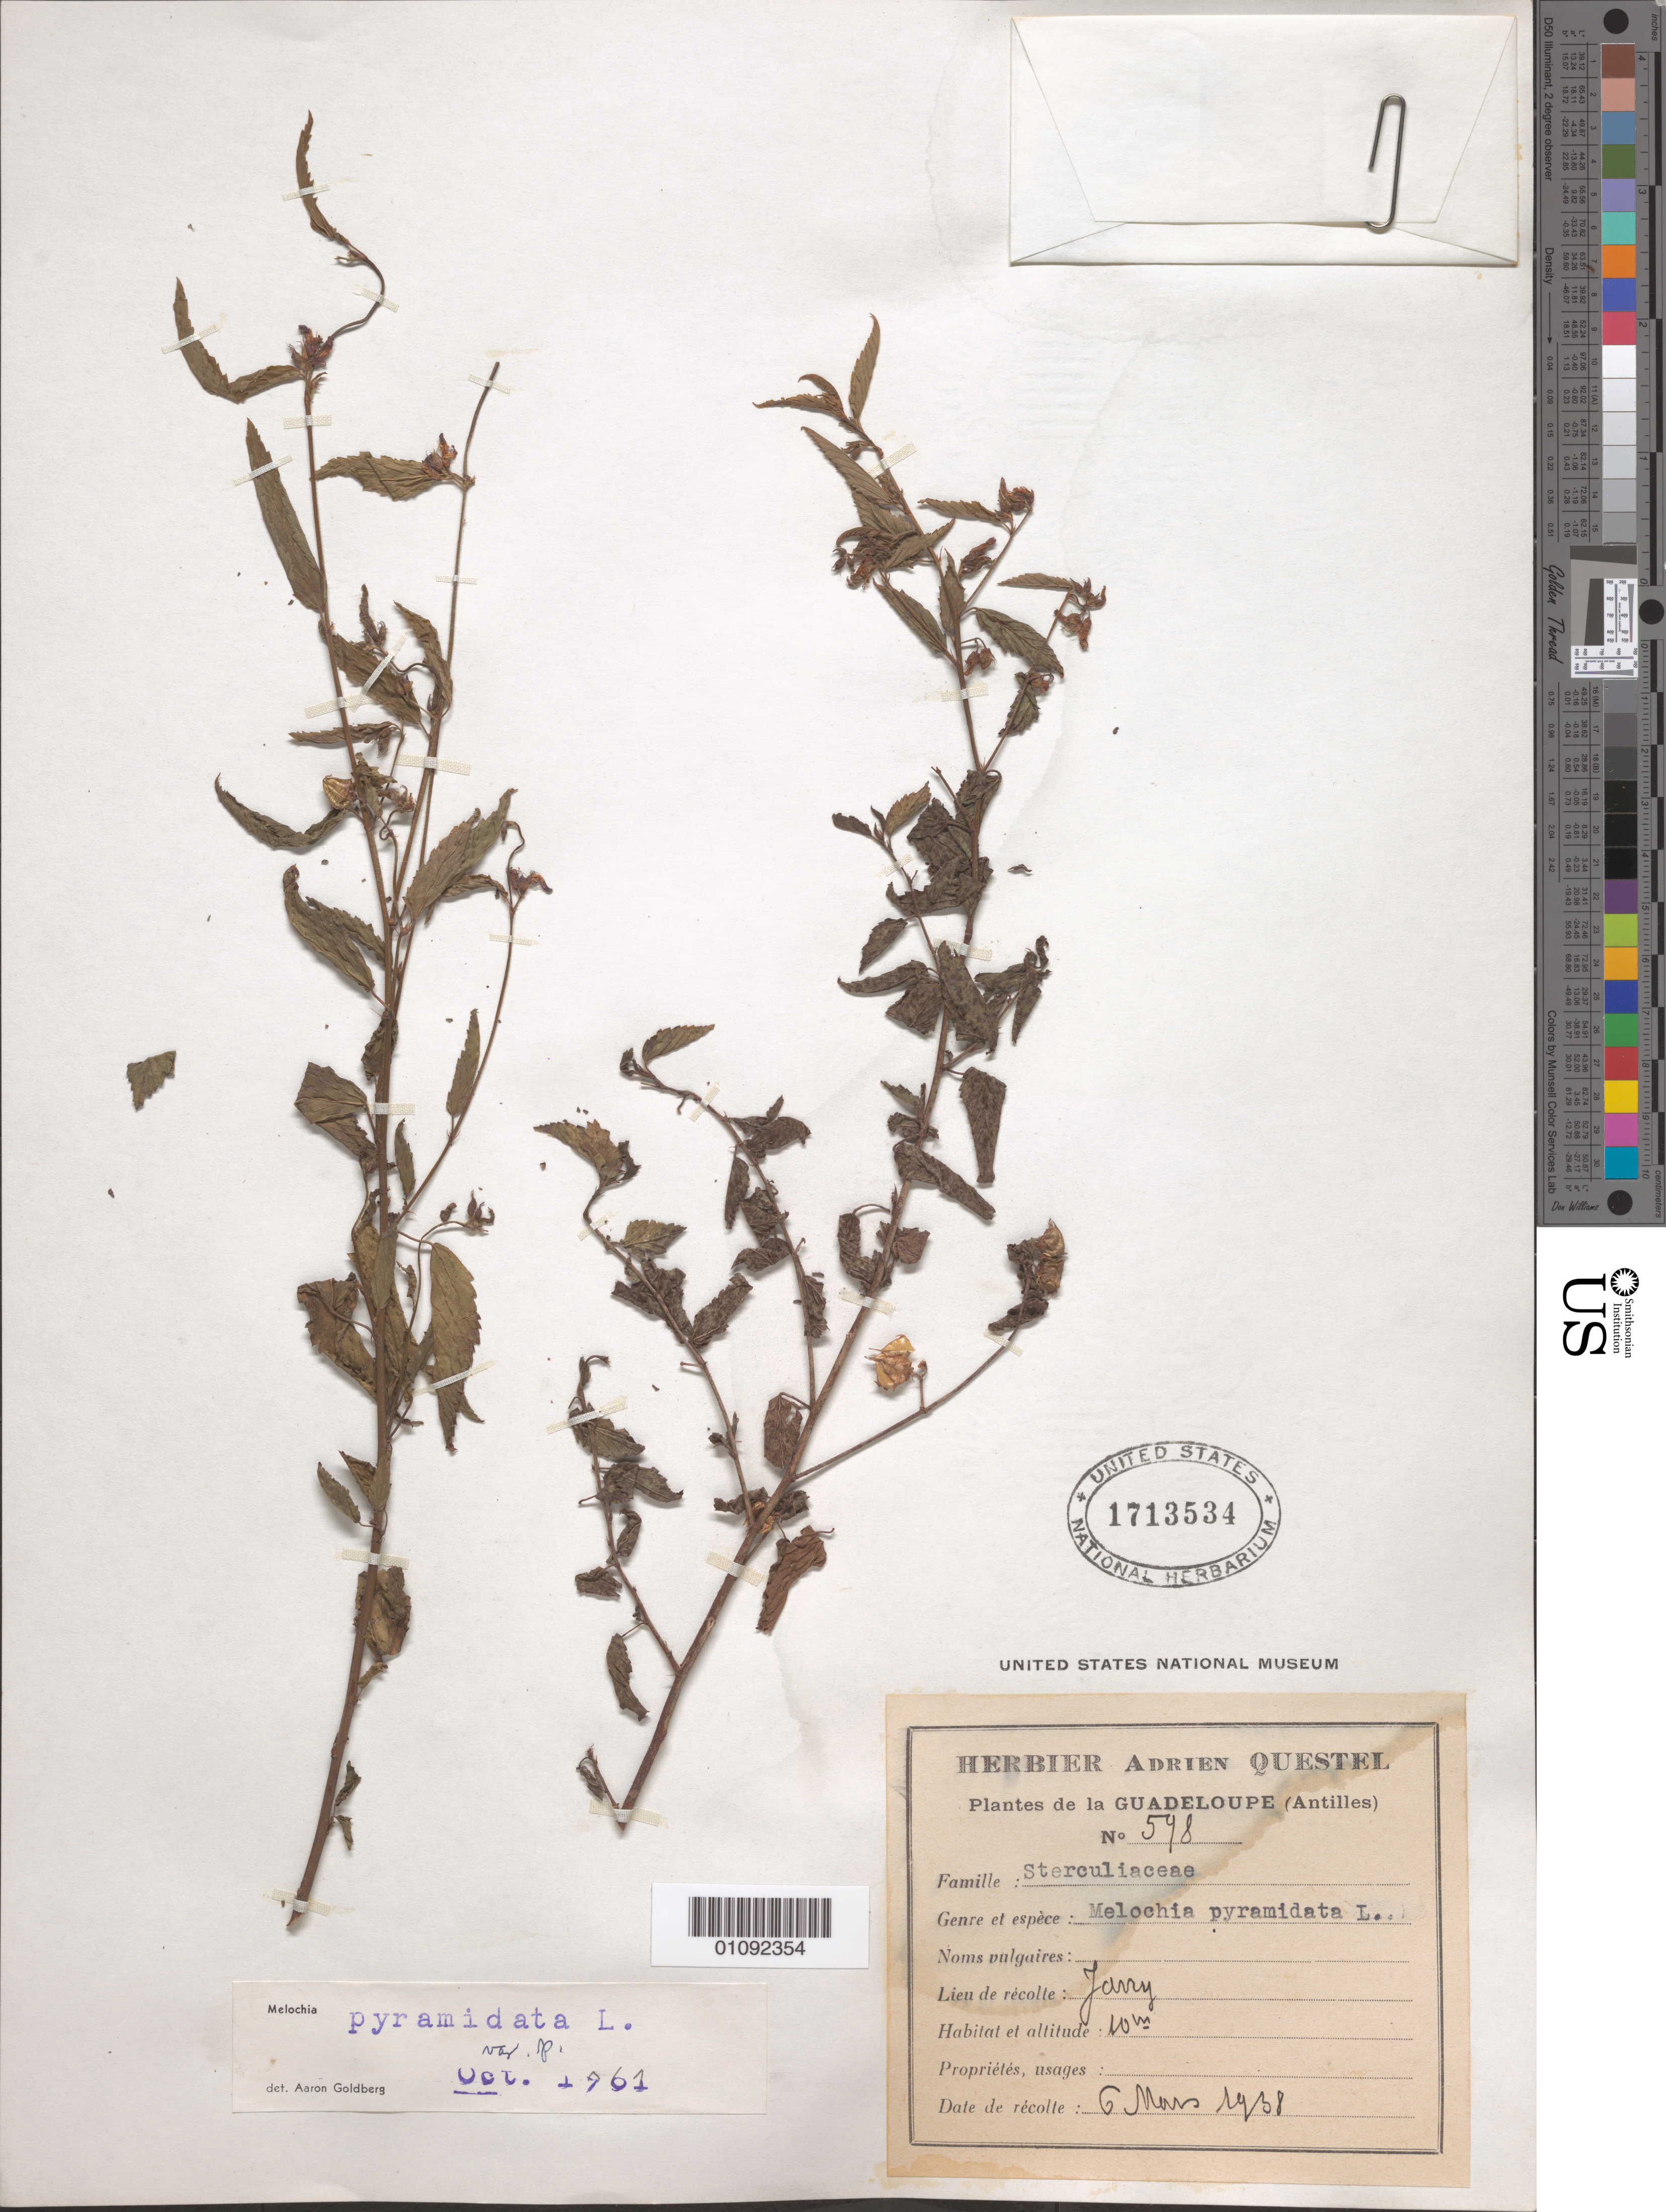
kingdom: Plantae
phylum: Tracheophyta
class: Magnoliopsida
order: Malvales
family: Malvaceae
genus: Melochia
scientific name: Melochia pyramidata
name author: L.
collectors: A. Questel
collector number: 598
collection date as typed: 06 Mar 1938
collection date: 1938-03-06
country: Guadeloupe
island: Basse Terre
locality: Jarry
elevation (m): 10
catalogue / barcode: US 1713534